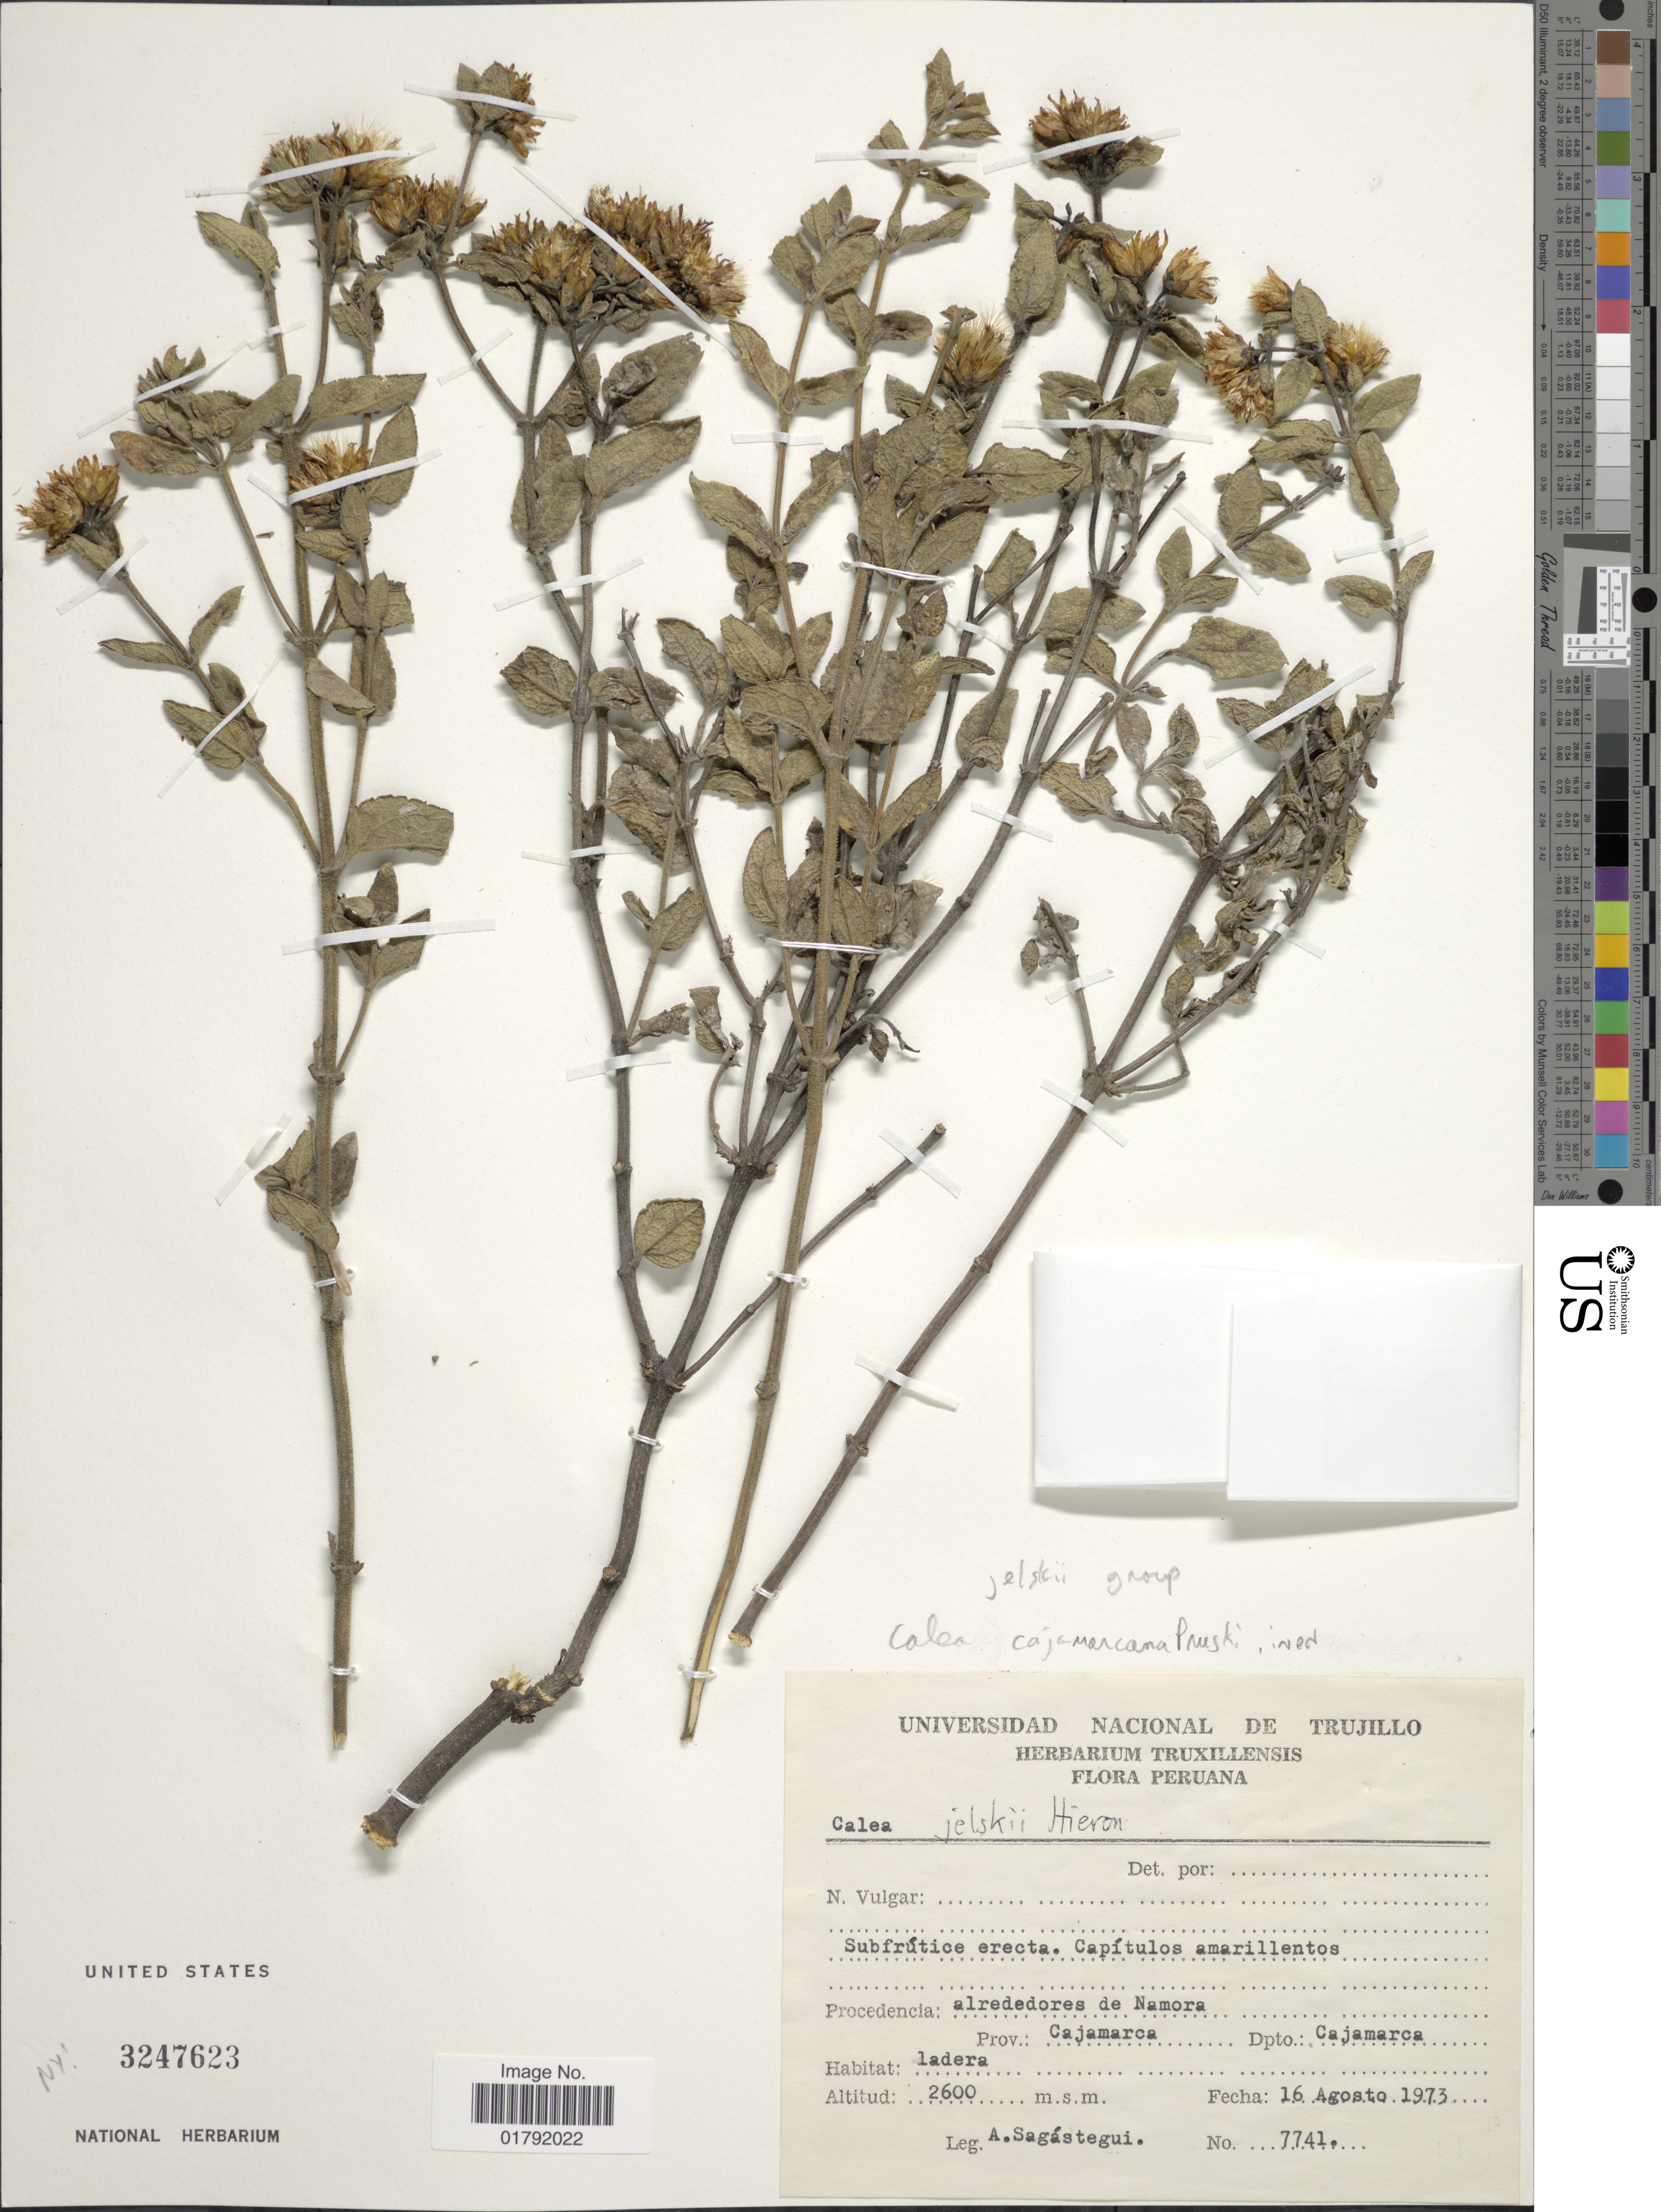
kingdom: Plantae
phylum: Tracheophyta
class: Magnoliopsida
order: Asterales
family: Asteraceae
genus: Calea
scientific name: Calea jelskii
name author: Hieron.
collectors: A. Sagástegui A.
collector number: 7741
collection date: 1973-08-16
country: Peru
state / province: Cajamarca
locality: Procedencia: alrededores de Namora, Dpto.: Cajamarca.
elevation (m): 2600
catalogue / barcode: US 3247623